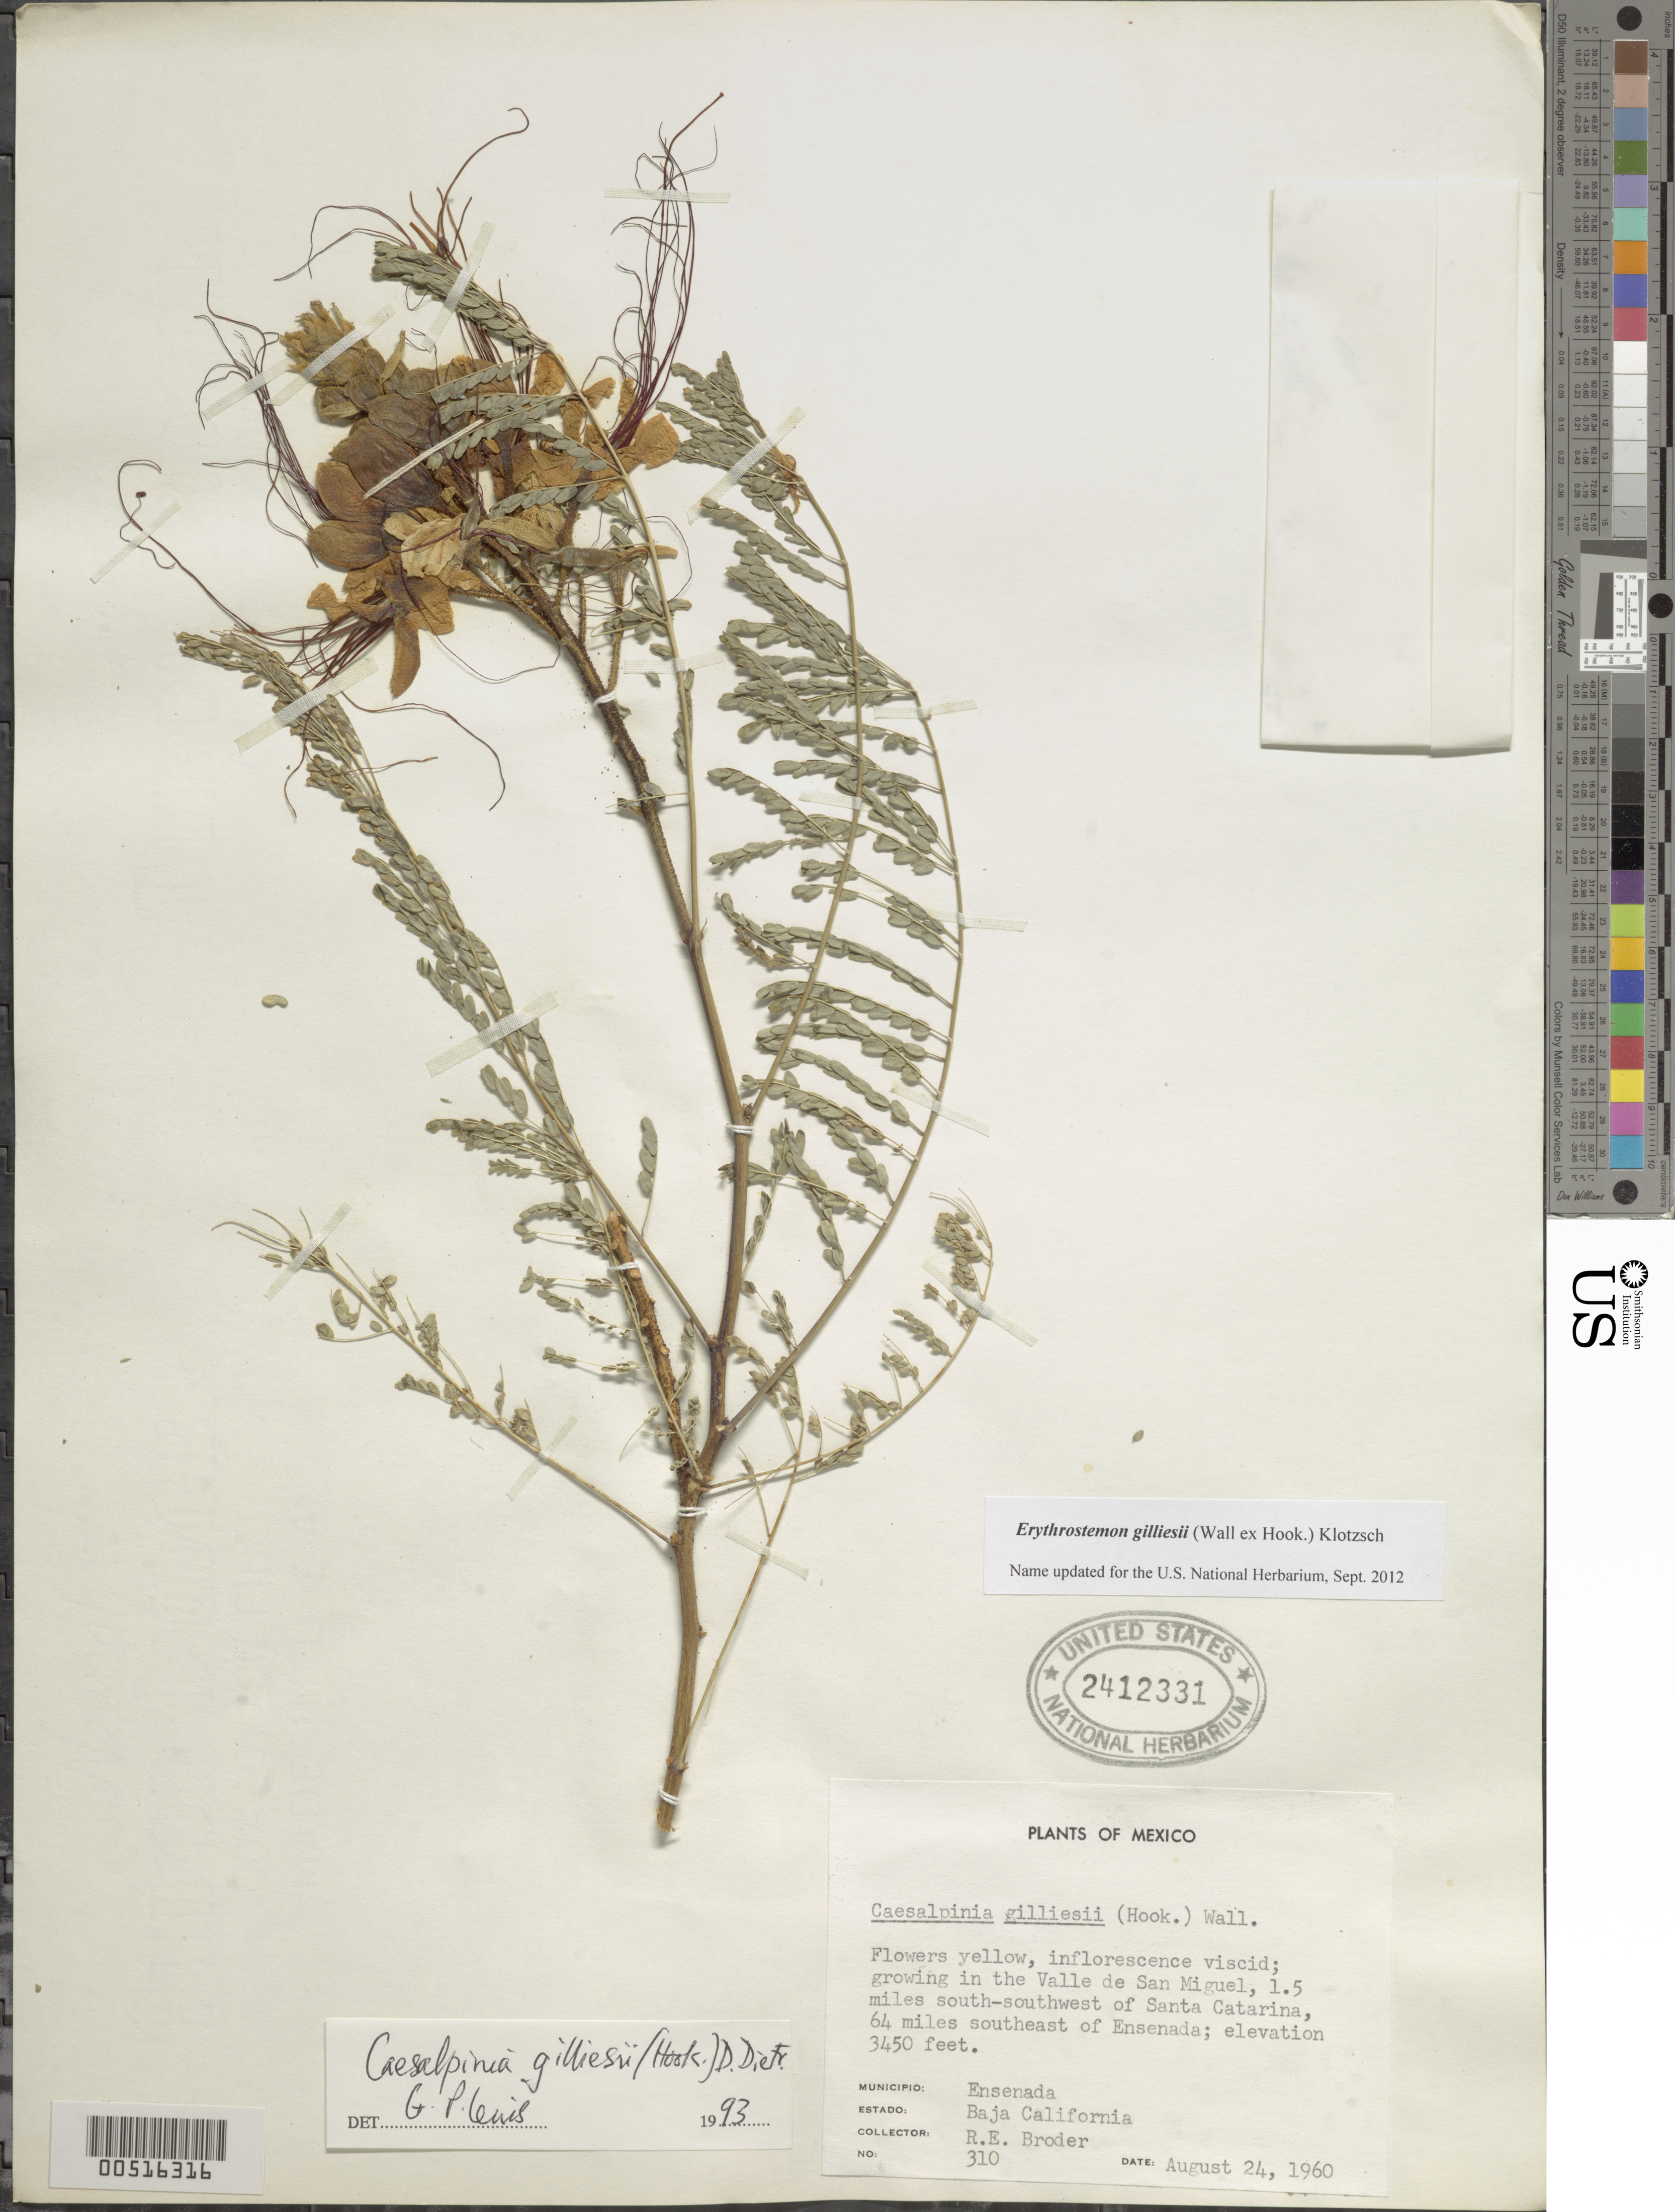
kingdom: Plantae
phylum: Tracheophyta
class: Magnoliopsida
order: Fabales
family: Fabaceae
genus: Erythrostemon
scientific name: Erythrostemon gilliesii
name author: (Hook.) Klotzsch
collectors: R. Broder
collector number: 310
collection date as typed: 24 Aug 1960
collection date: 1960-08-24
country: Mexico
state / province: Baja California Norte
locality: Ensenada, Valle de San Miguel, SSW of Santa Catarina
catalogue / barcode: US 2412331